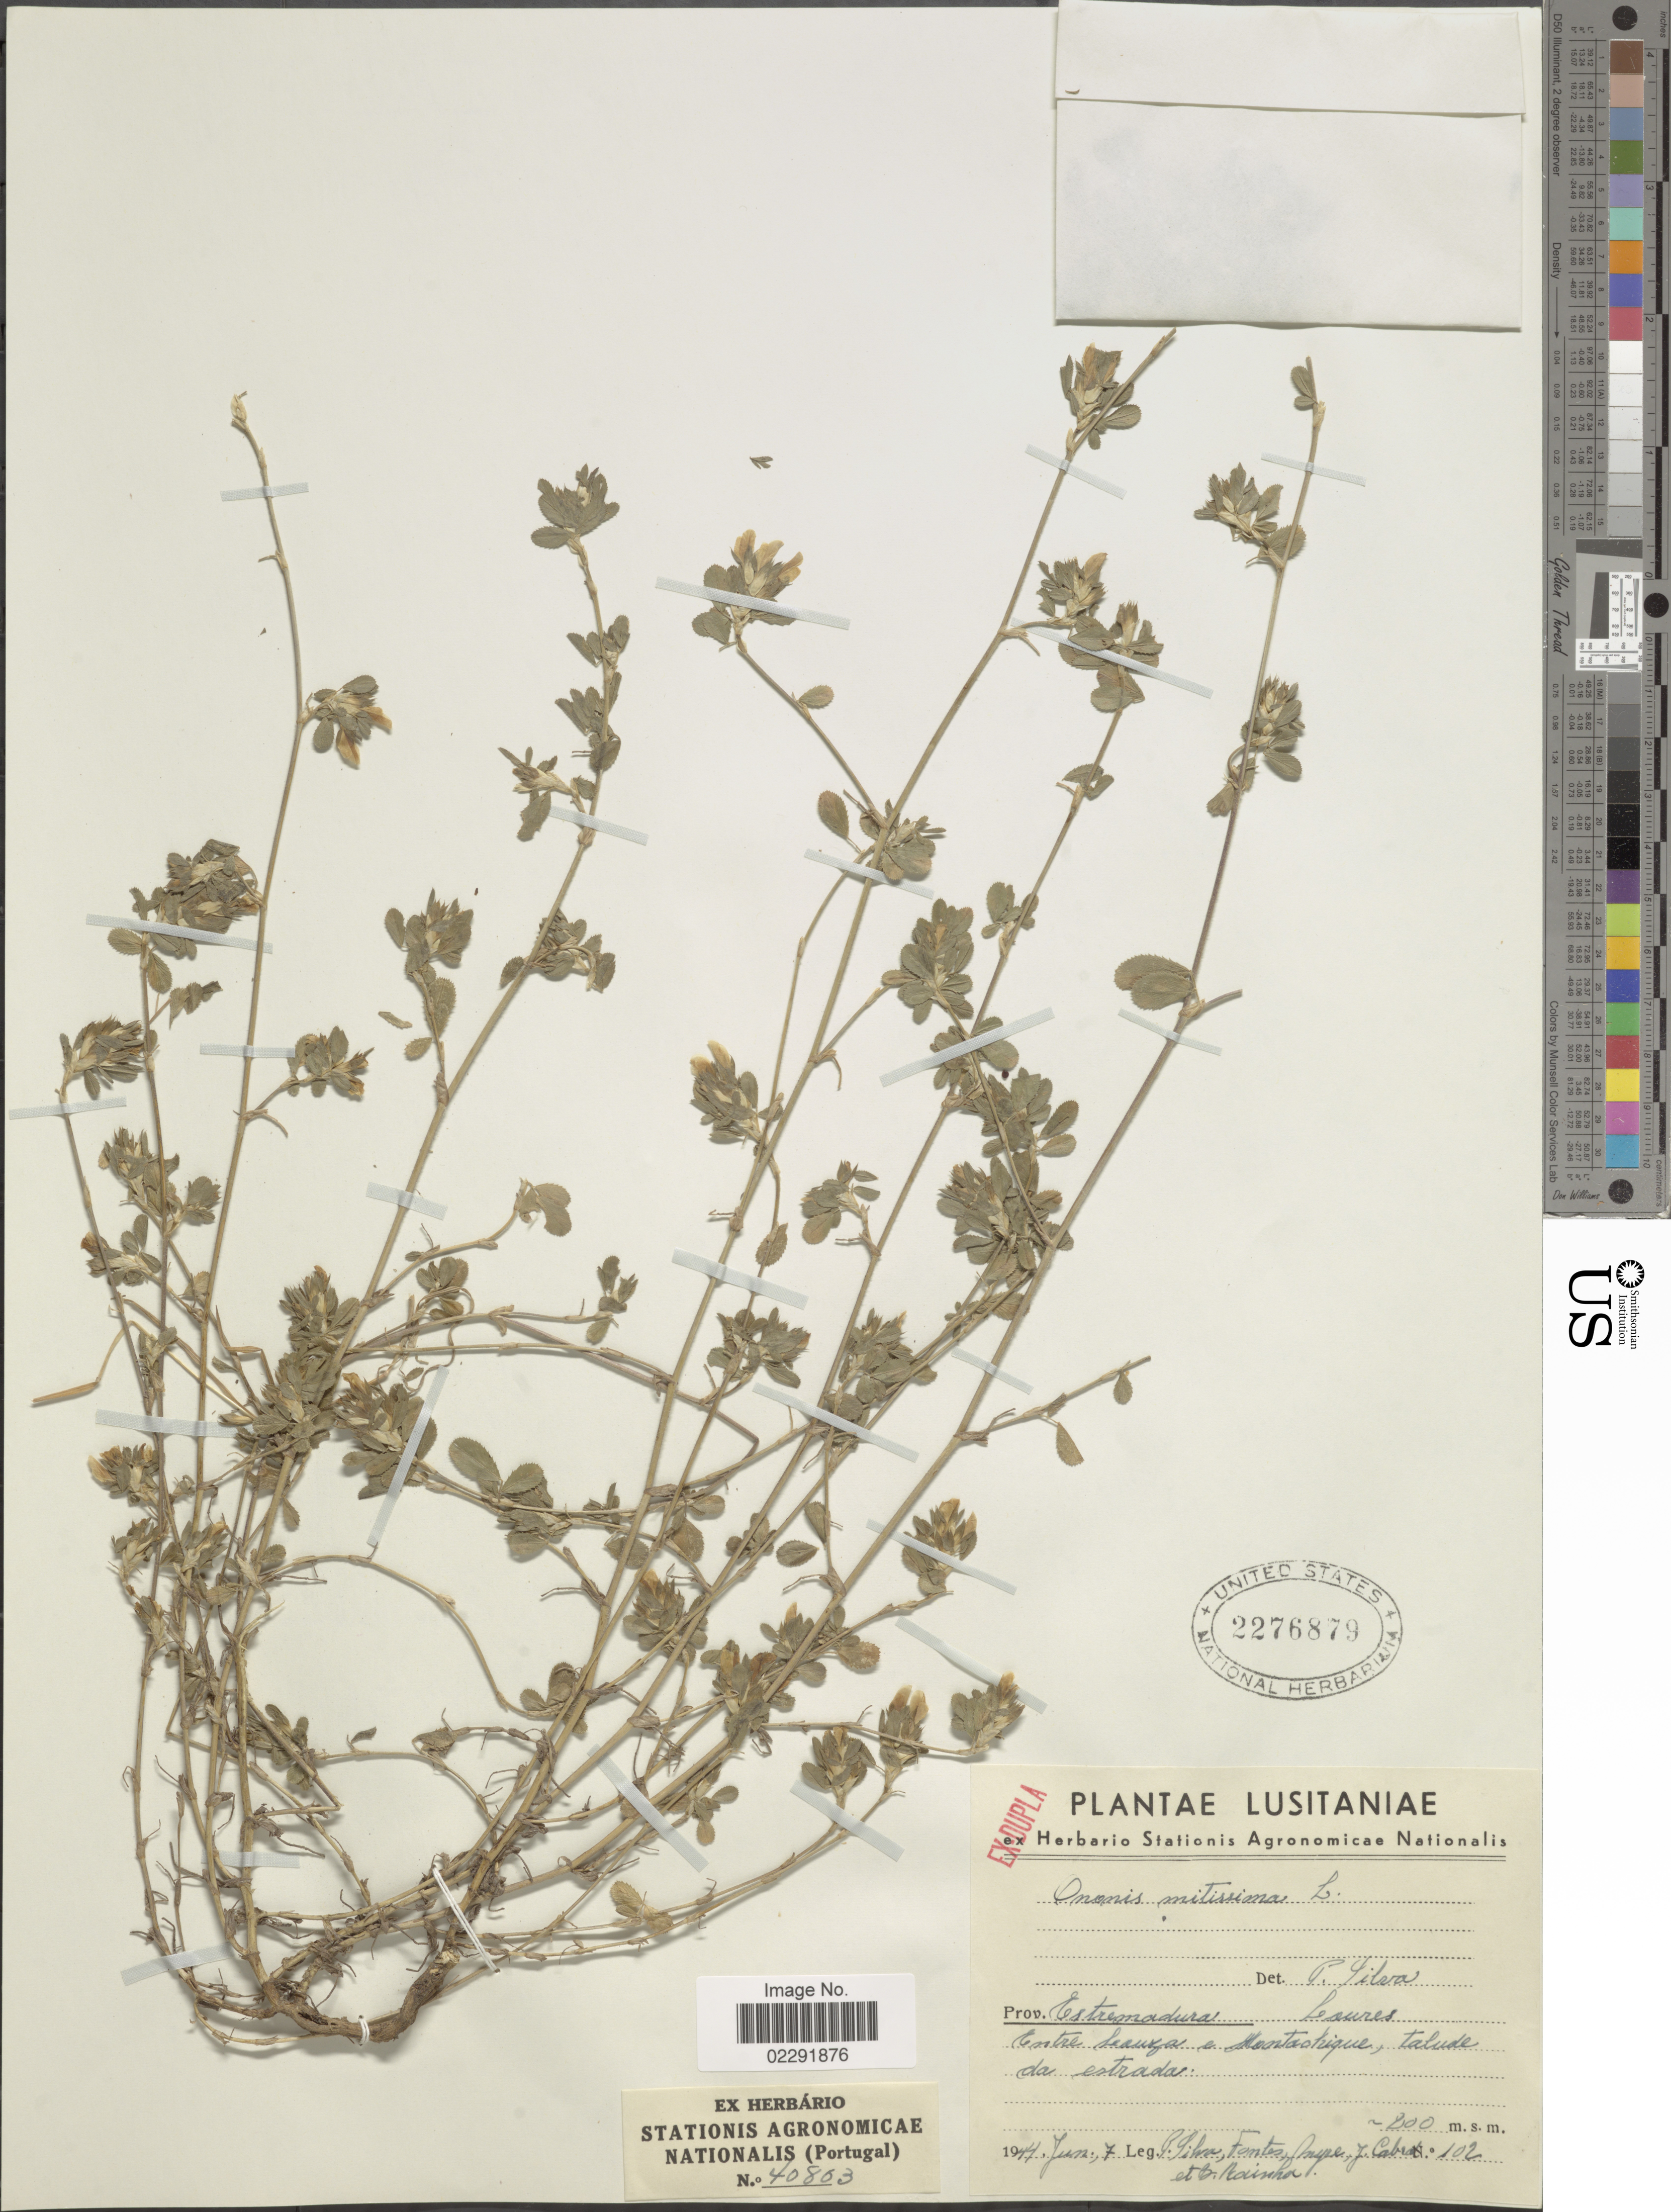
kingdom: Plantae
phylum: Tracheophyta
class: Magnoliopsida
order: Fabales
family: Fabaceae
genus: Ononis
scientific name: Ononis mitissima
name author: L.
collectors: P. Silva, Fontes, F., Angre, Cabral & B. Rainha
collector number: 102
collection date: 1944-06-07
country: Portugal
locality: Prov. Estremadura, Lusitaniae, Lesures, entre Lieux e Montastrique, talude da estrada. [interpreted]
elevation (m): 200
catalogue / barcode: US 2276879